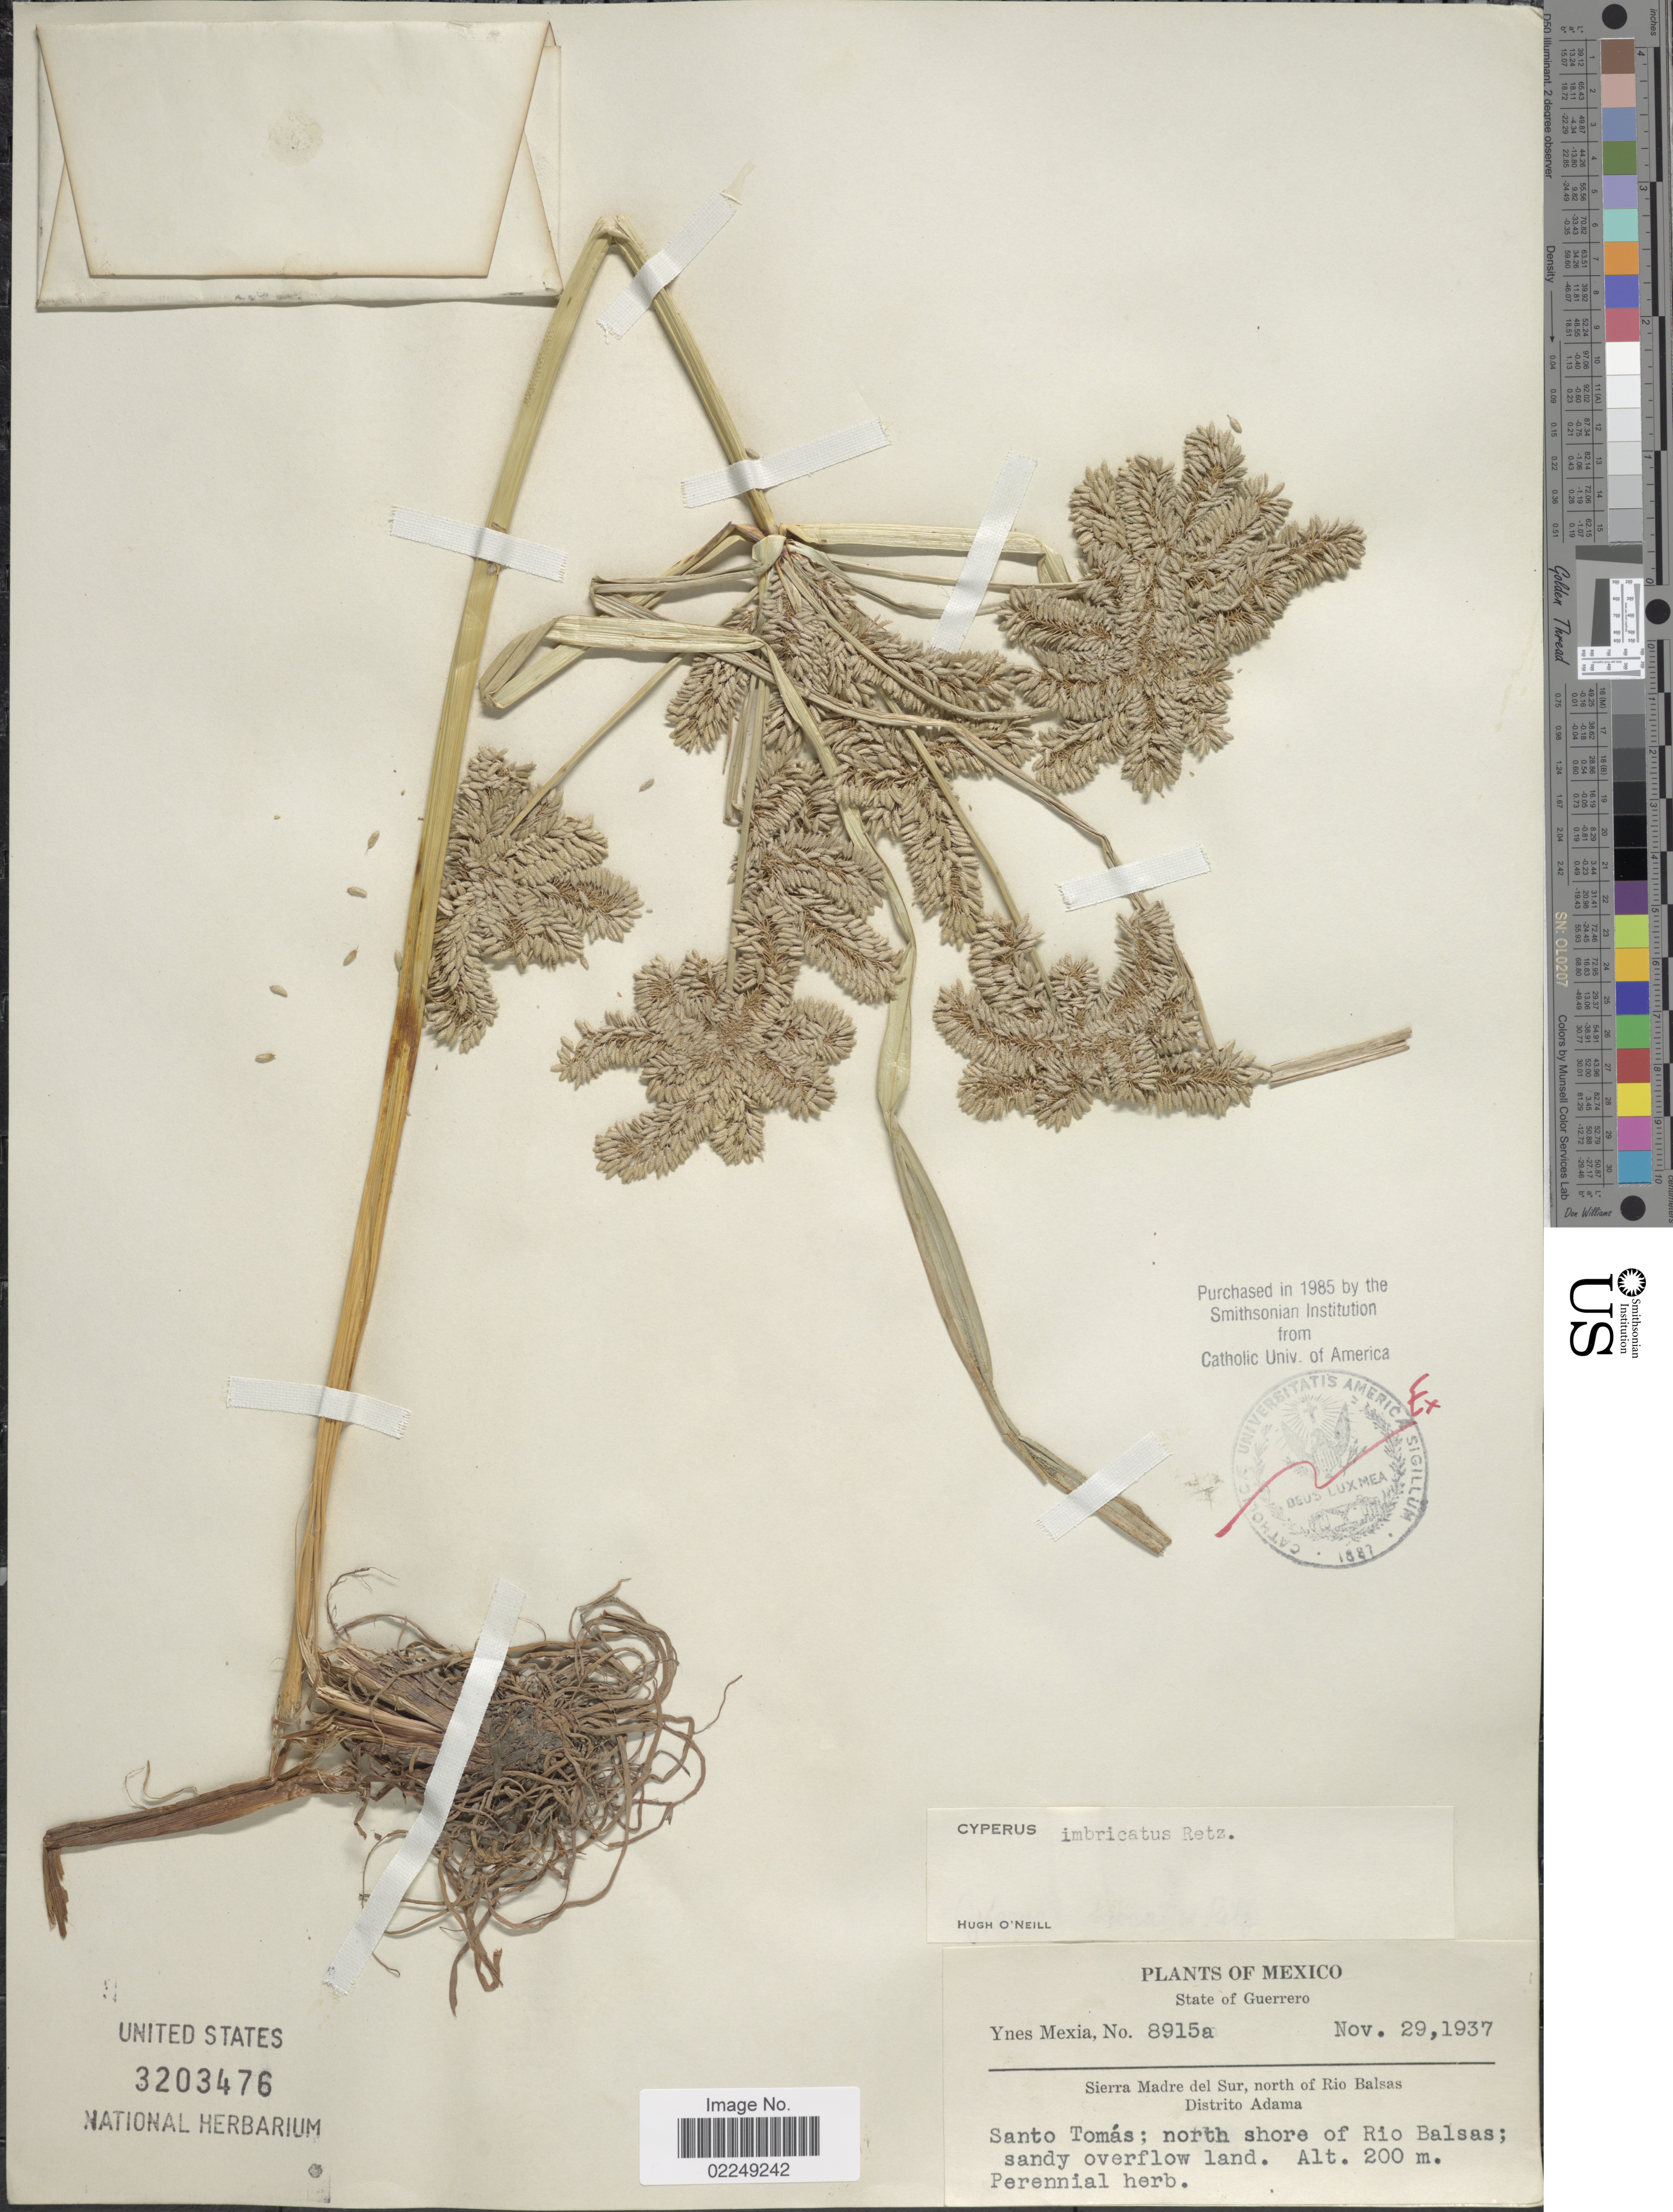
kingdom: Plantae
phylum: Tracheophyta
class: Liliopsida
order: Poales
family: Cyperaceae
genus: Cyperus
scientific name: Cyperus imbricatus Retz.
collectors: Y. Mexia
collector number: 8915a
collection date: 1937-11-29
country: Mexico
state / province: Guerrero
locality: State of Guerrero, Santo Tomas, north shore of Rio Balsas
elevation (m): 200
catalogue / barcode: US 3203476